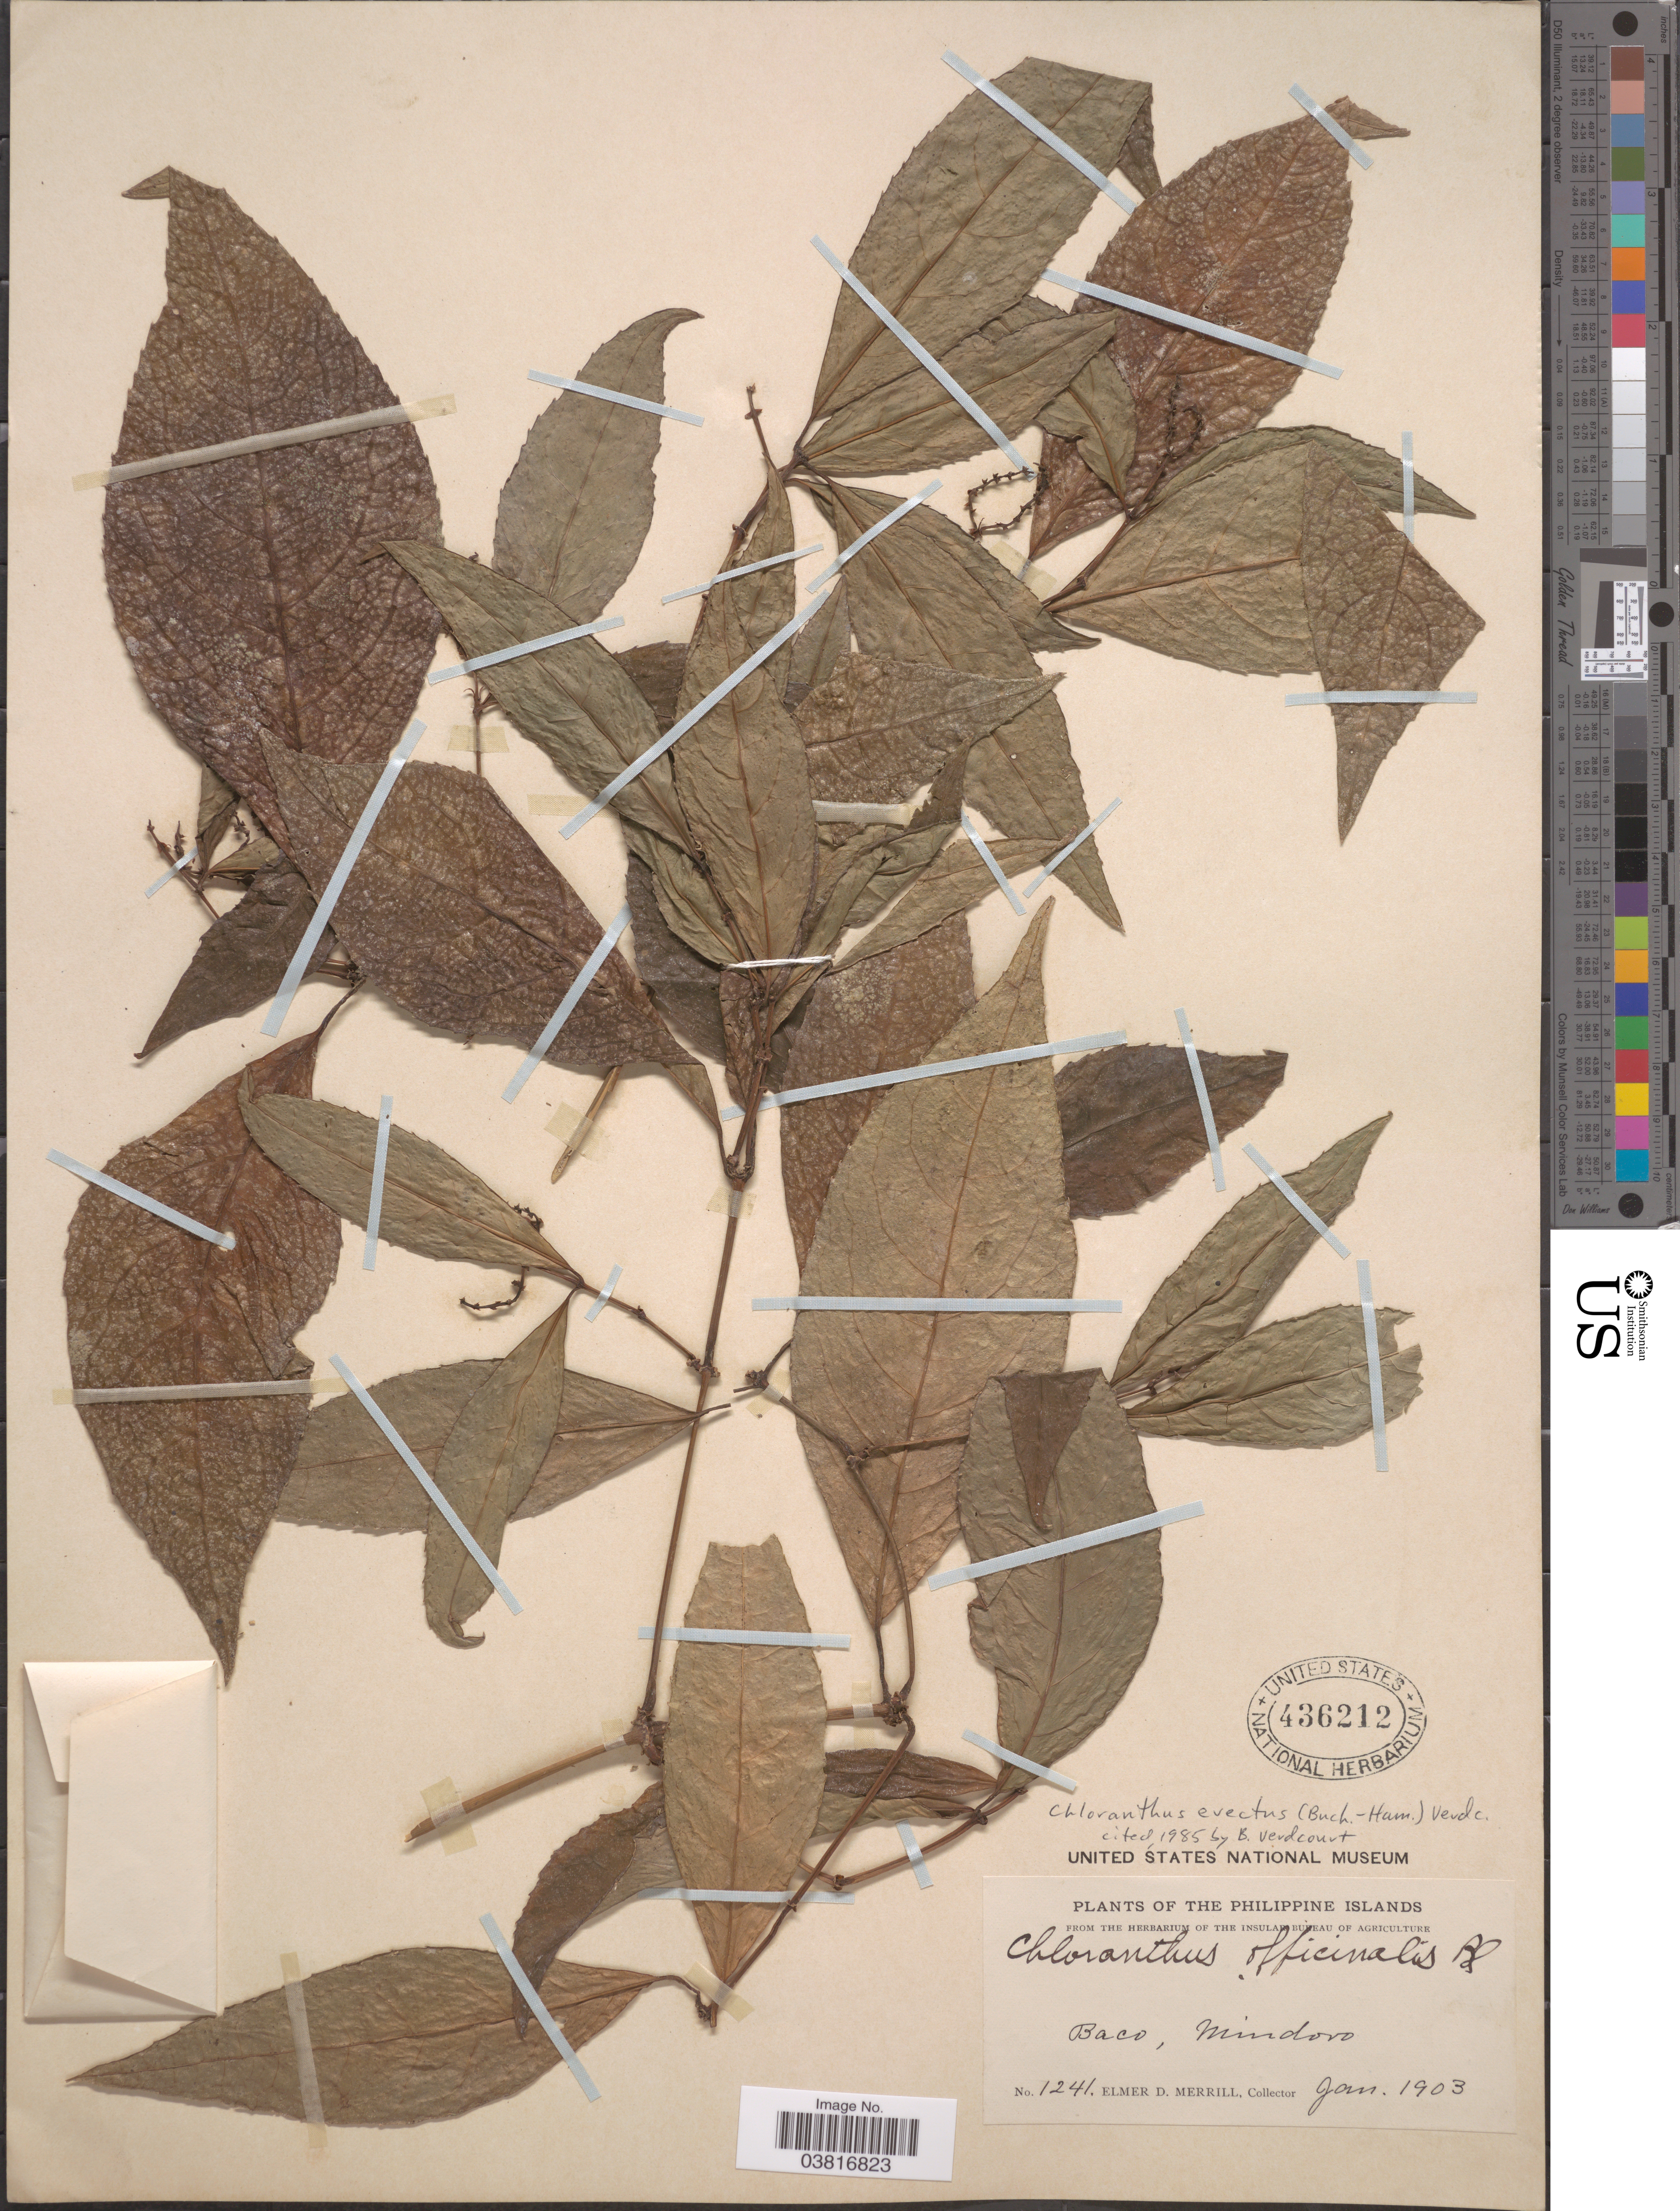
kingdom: Plantae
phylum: Tracheophyta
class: Magnoliopsida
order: Chloranthales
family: Chloranthaceae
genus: Chloranthus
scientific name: Chloranthus erectus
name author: (Buch.-Ham.) Verdc.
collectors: E. D. Merrill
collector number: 1241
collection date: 1903-01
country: Philippines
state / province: Mimaropa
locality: Philippine Islands. Baco, Mindoro.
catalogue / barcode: US 436212